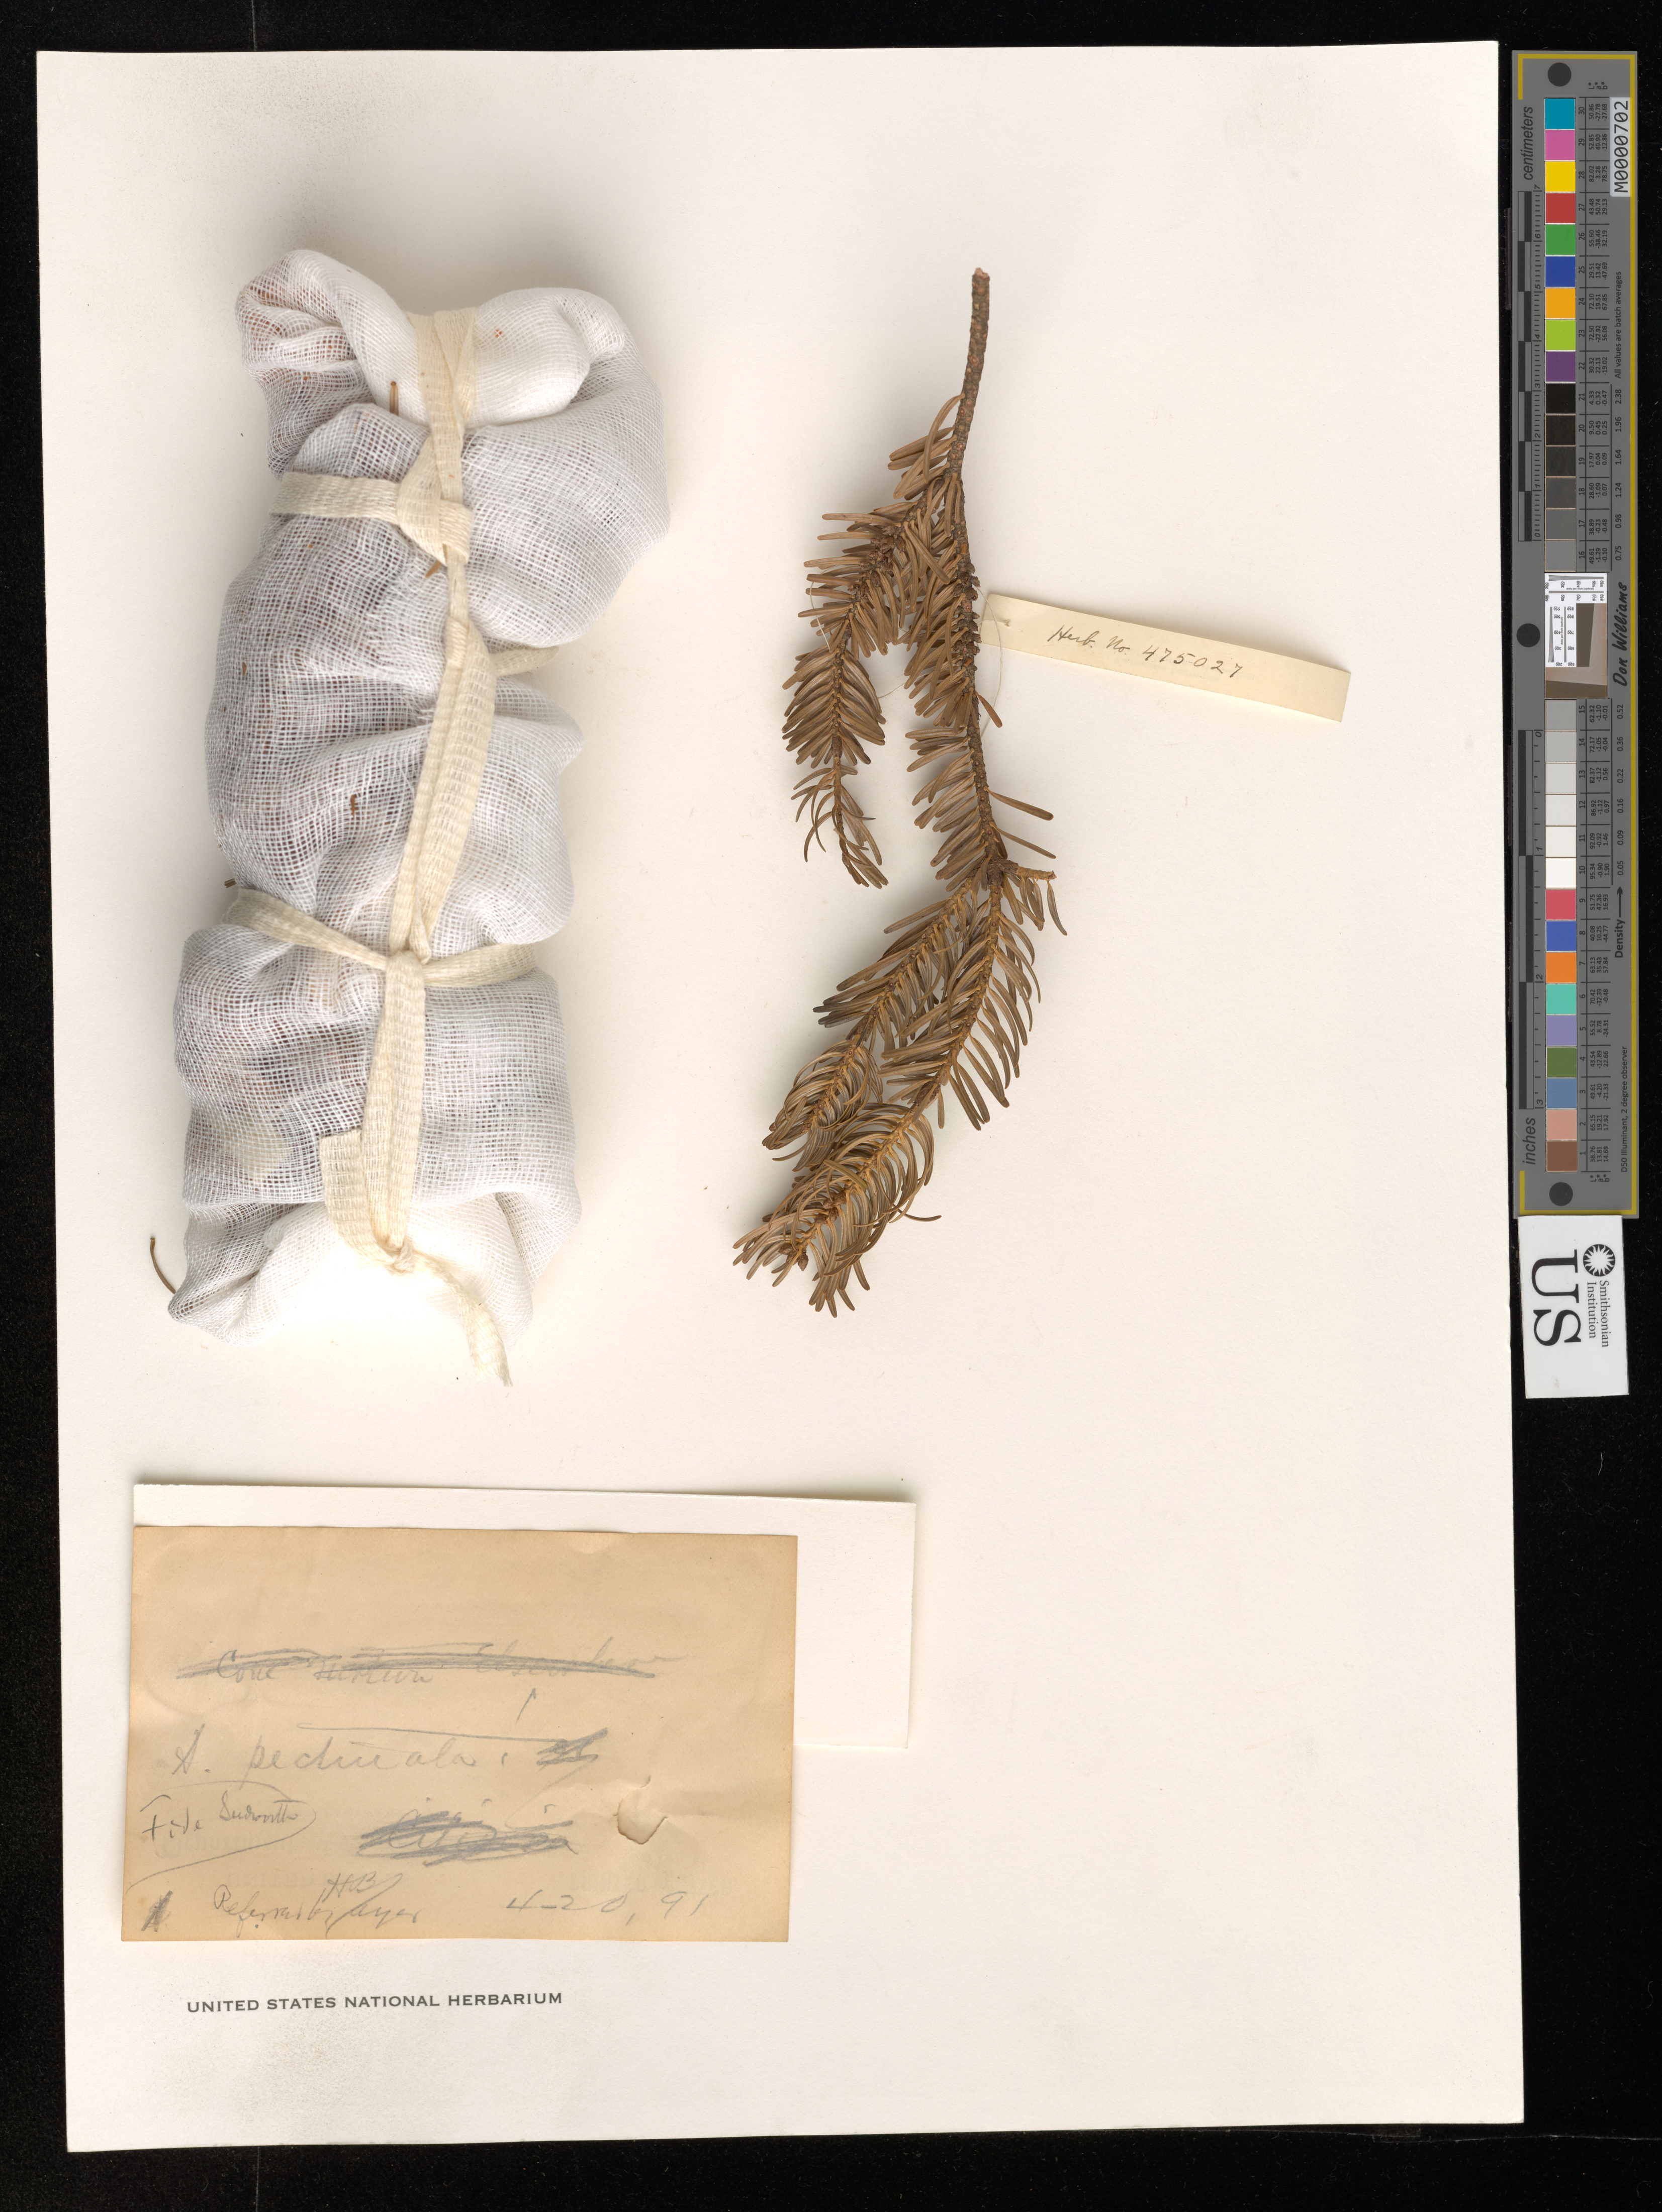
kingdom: Plantae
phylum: Tracheophyta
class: Pinopsida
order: Pinales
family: Pinaceae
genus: Abies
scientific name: Abies procera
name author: Rehder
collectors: U.S. Department of Agriculture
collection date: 1891-04-20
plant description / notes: Herb. no. 475027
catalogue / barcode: US 475027